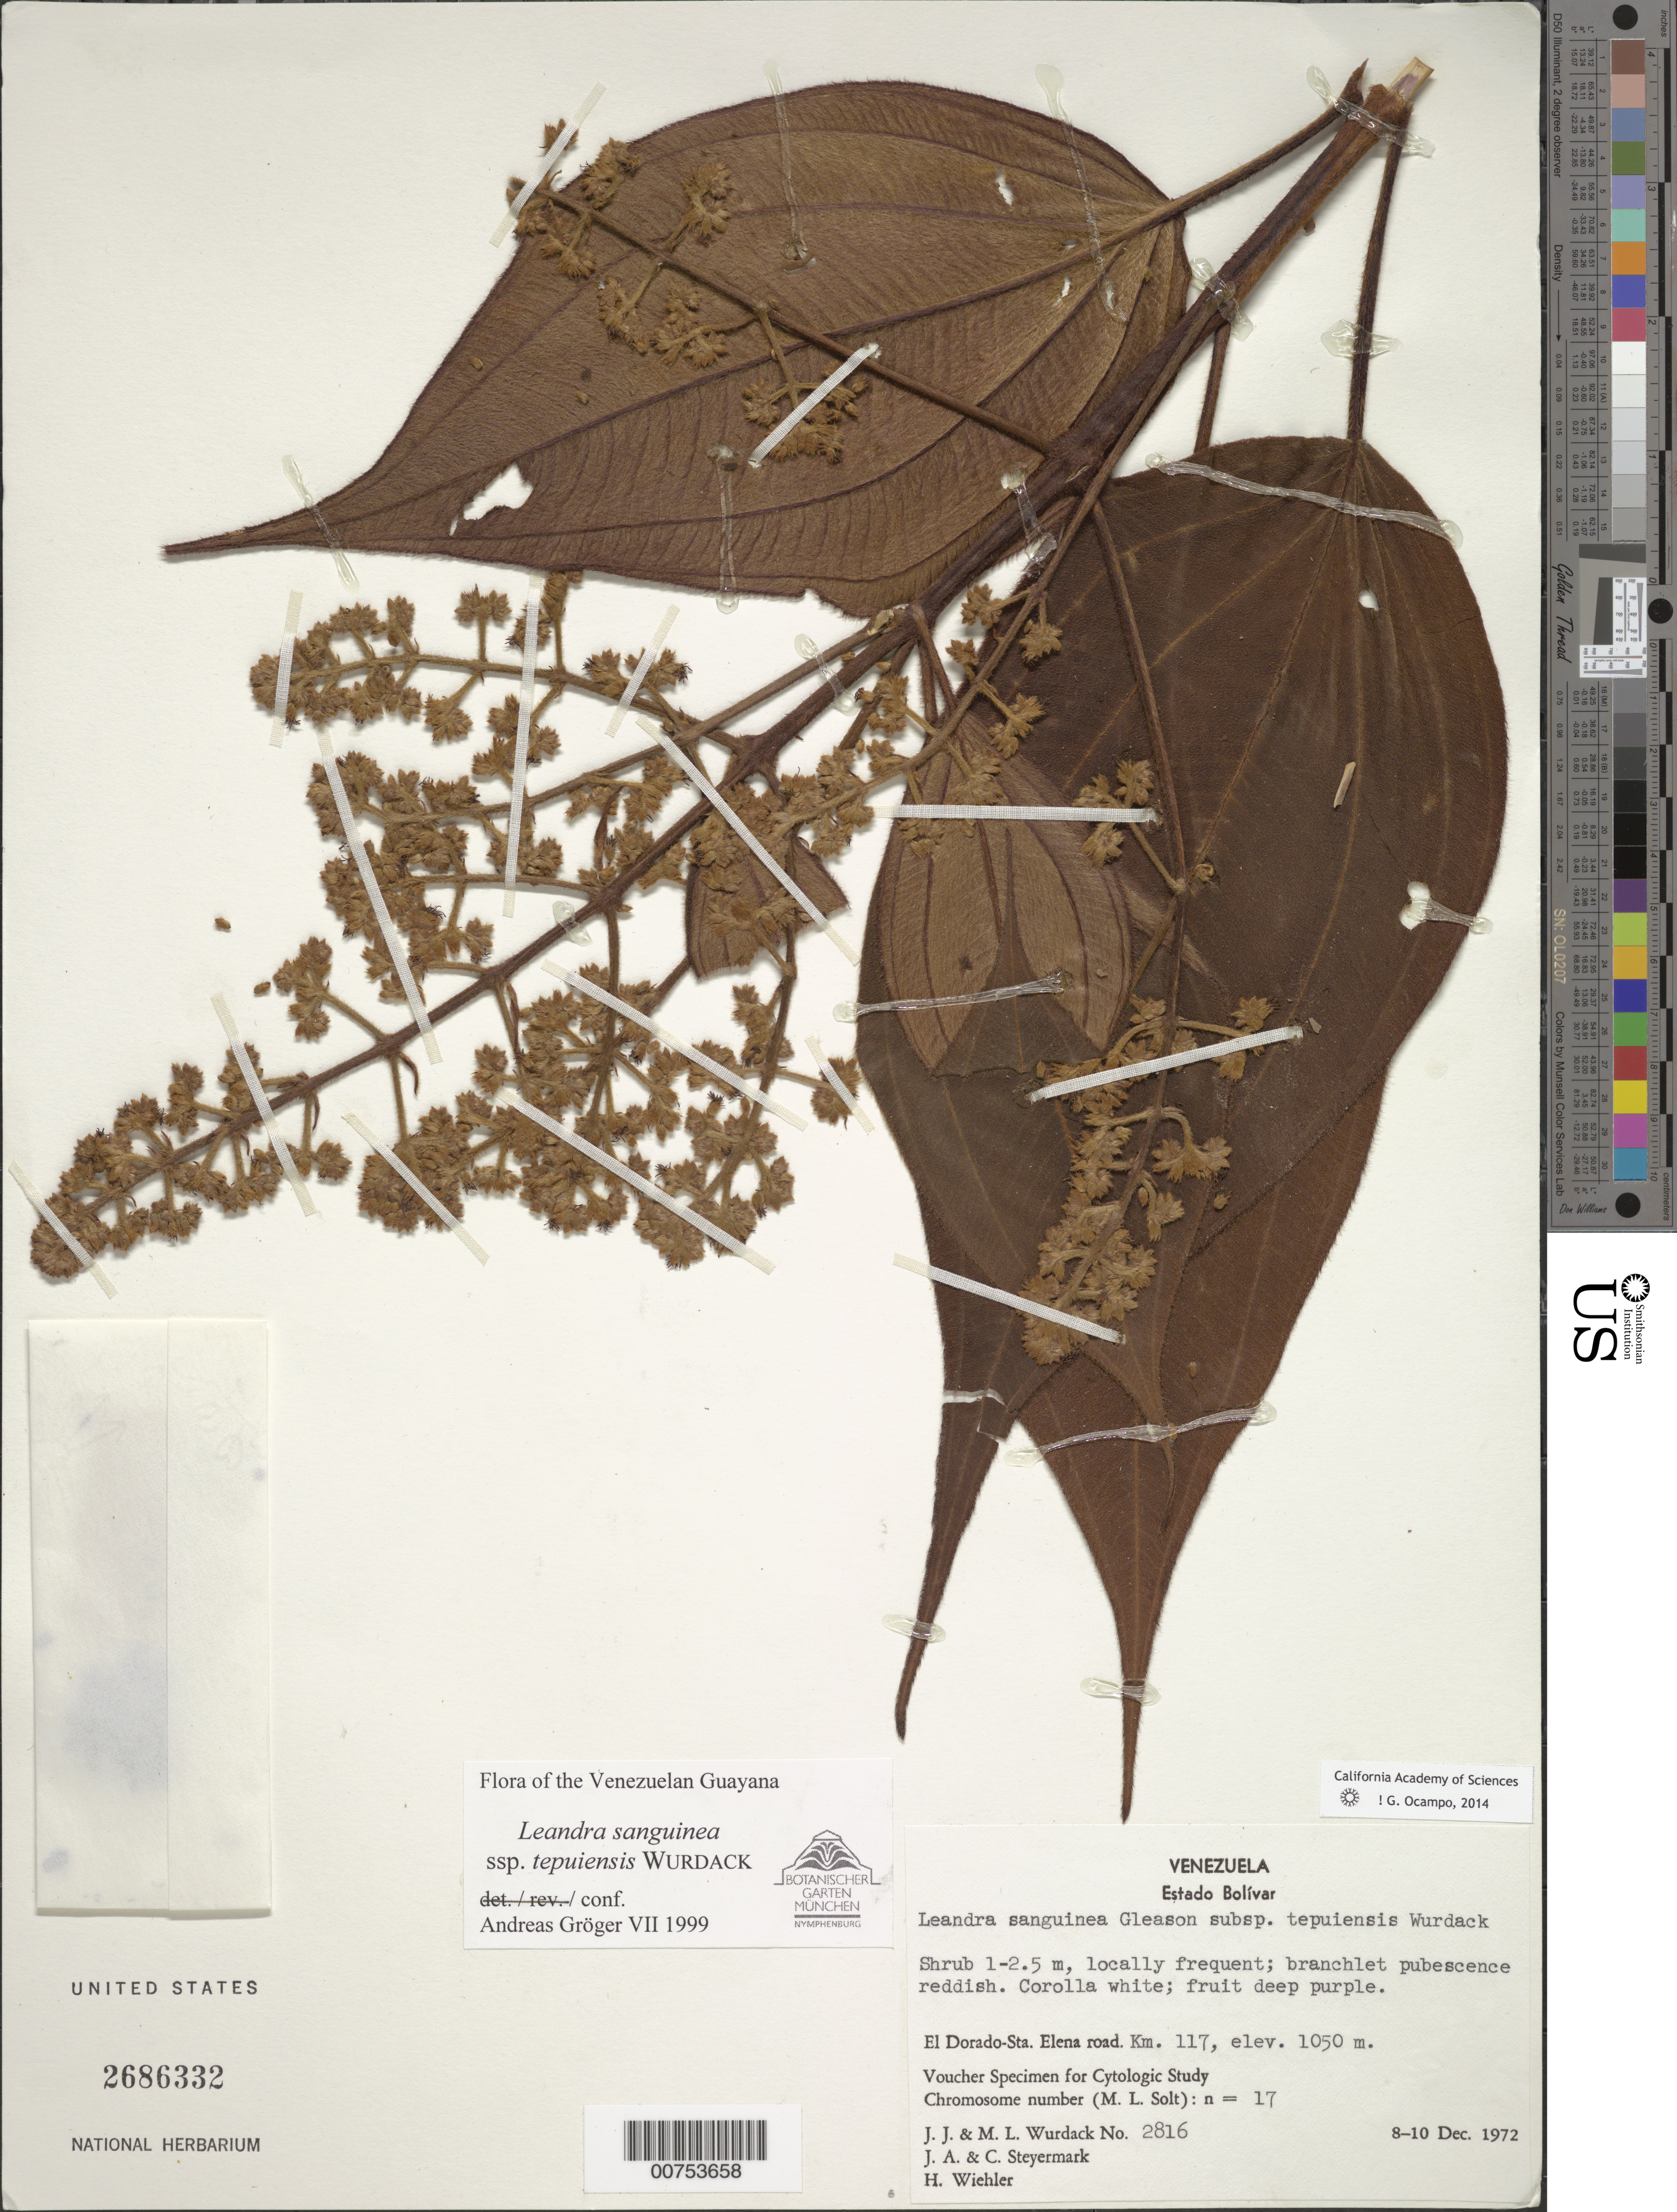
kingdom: Plantae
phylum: Tracheophyta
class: Magnoliopsida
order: Myrtales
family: Melastomataceae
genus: Leandra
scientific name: Leandra sanguinea subsp. tepuiensis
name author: Wurdack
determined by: Gröger, A.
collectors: J. J. Wurdack, M. L. Wurdack, J. Steyermark & C. Steyermark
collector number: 2816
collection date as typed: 8-Dec-72 to 10-Dec-72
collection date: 1972-12-08/1972-12-10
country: Venezuela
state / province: Bolívar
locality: El Dorado to Sta. Elena road, km 117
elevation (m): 1050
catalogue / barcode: US 2686332